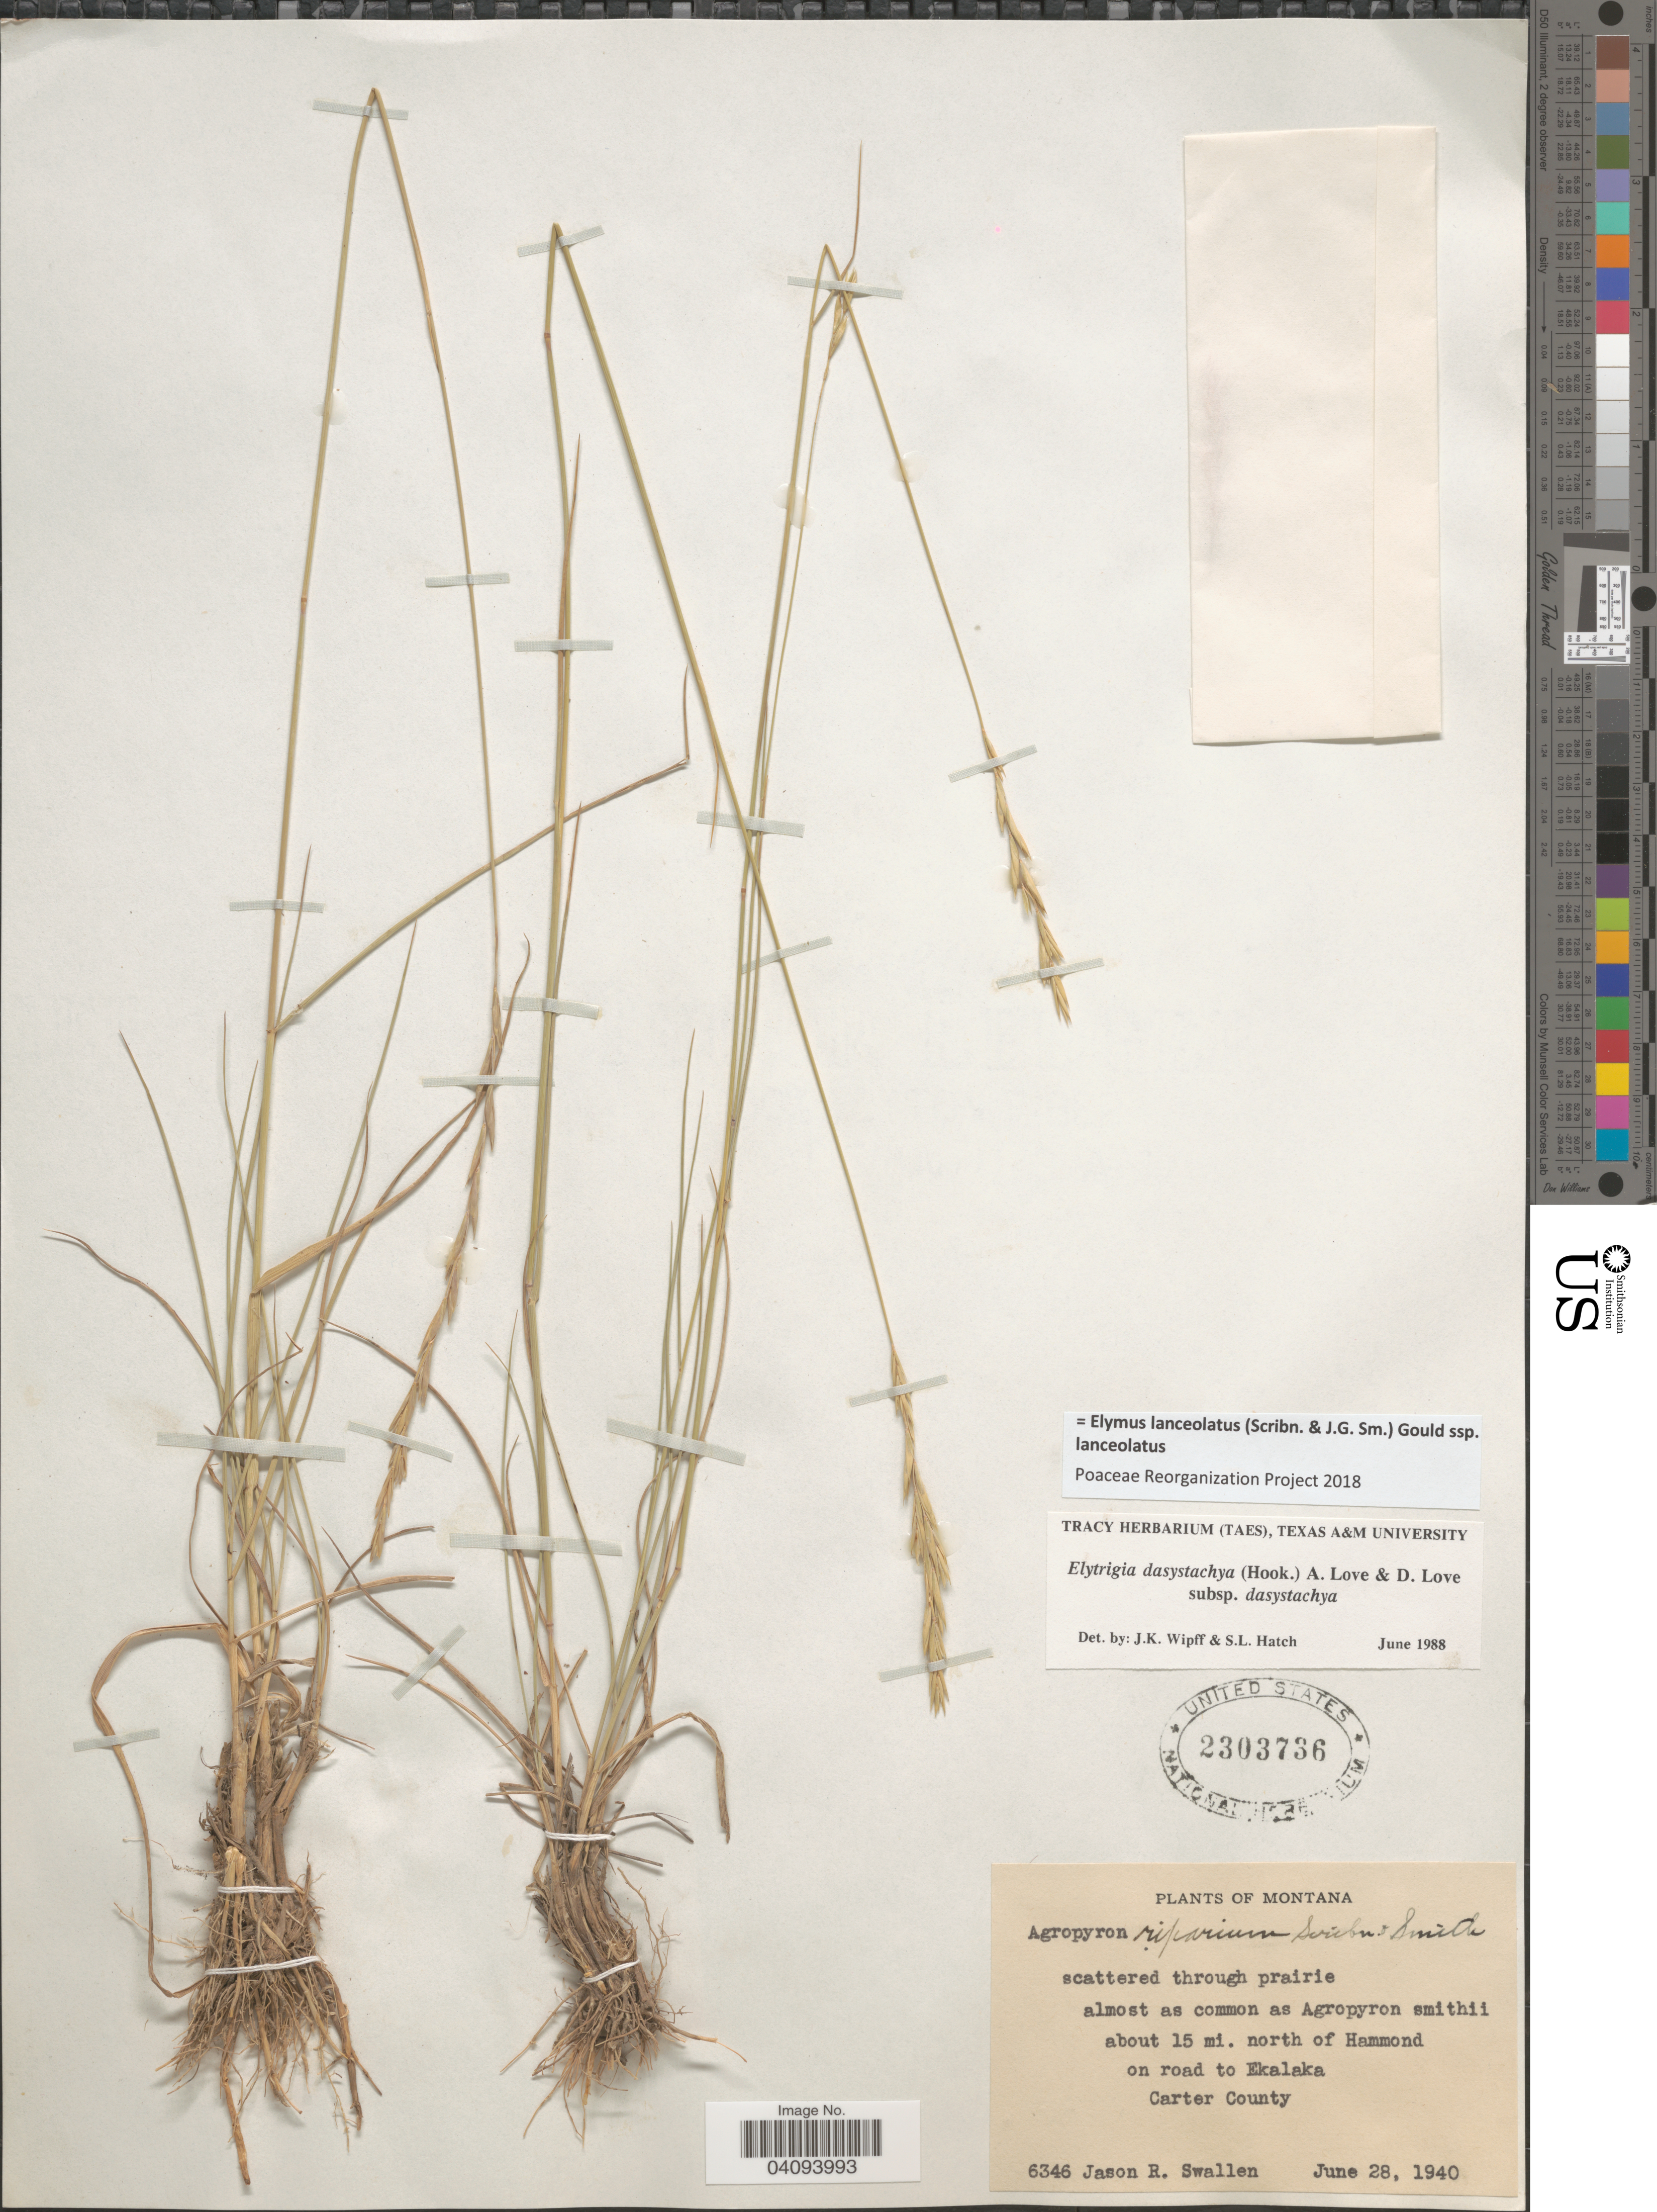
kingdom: Plantae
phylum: Tracheophyta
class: Liliopsida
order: Poales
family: Poaceae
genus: Elymus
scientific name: Elymus lanceolatus subsp. lanceolatus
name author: (Scribn. & J.G. Sm.) Gould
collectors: J. R. Swallen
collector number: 6346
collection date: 1940-06-28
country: United States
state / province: Montana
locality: About 15 mi. north of Hammond. On road to Ekalaka. Carter County.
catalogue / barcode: US 2303736